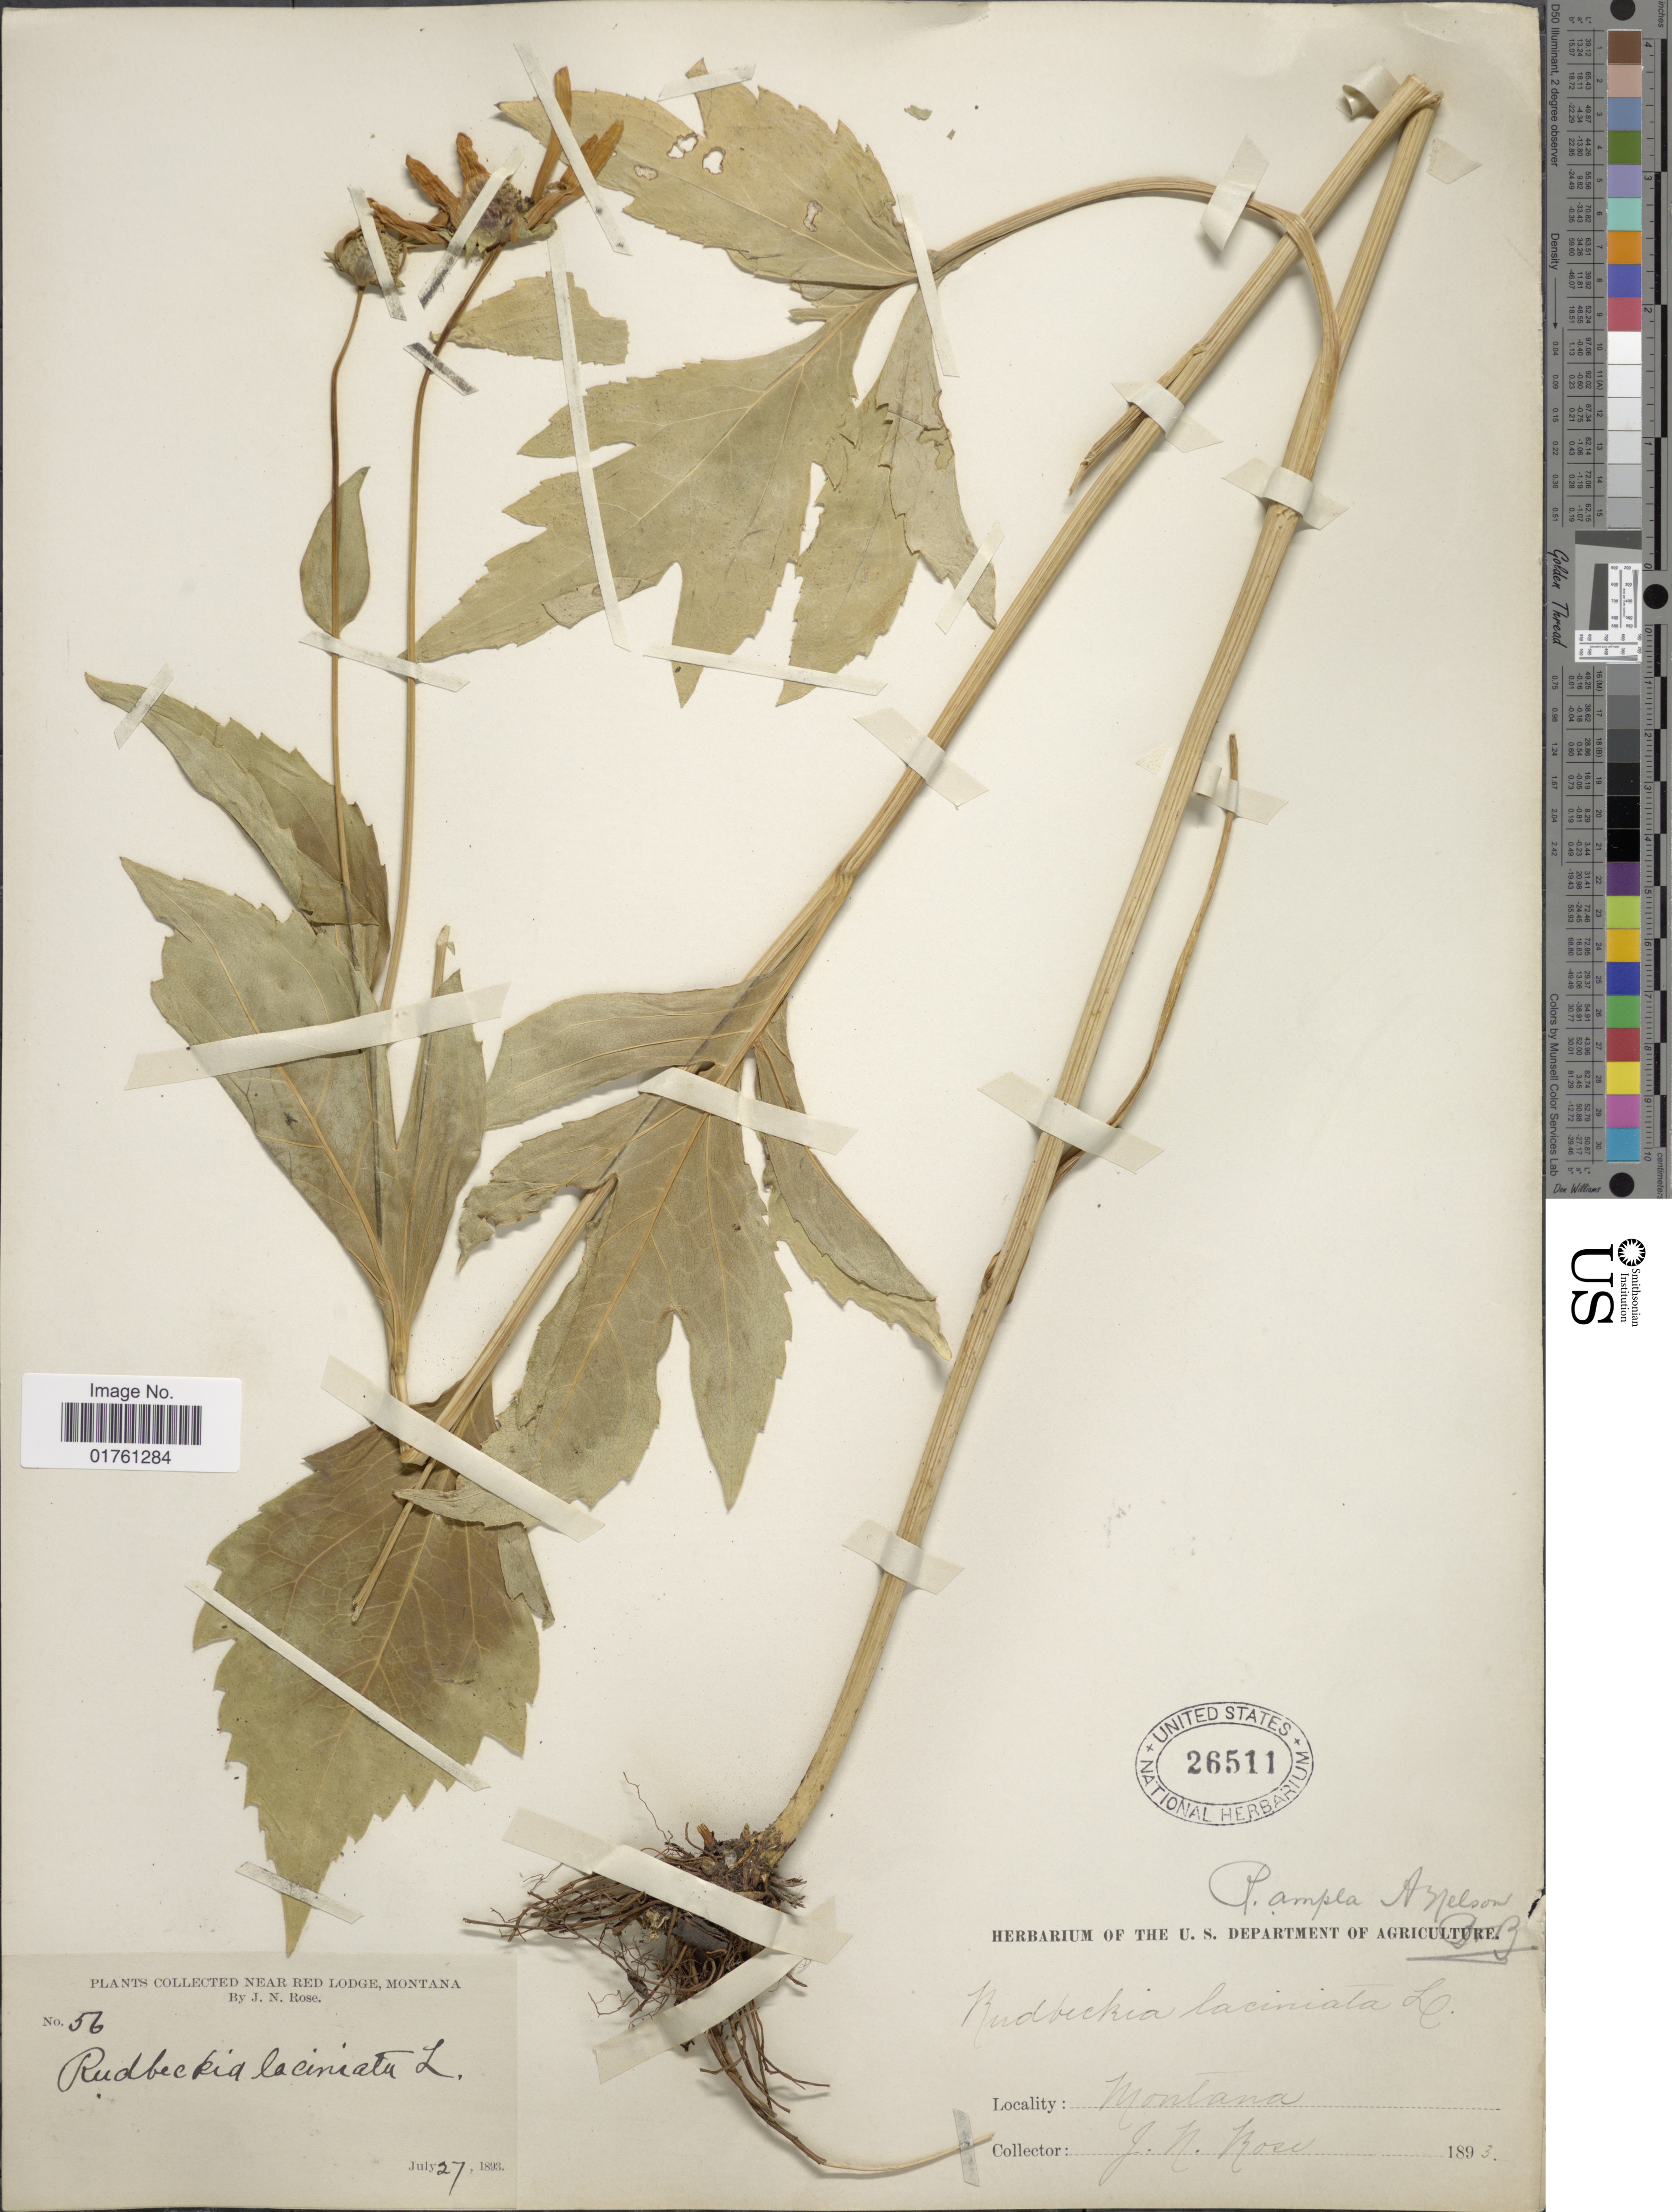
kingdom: Plantae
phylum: Tracheophyta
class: Magnoliopsida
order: Asterales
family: Asteraceae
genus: Rudbeckia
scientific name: Rudbeckia laciniata var. ampla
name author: (A. Nelson) Cronq.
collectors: J. N. Rose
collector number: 56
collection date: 1893-07-27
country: United States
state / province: Montana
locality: Near Red Lodge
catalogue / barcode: US 26511